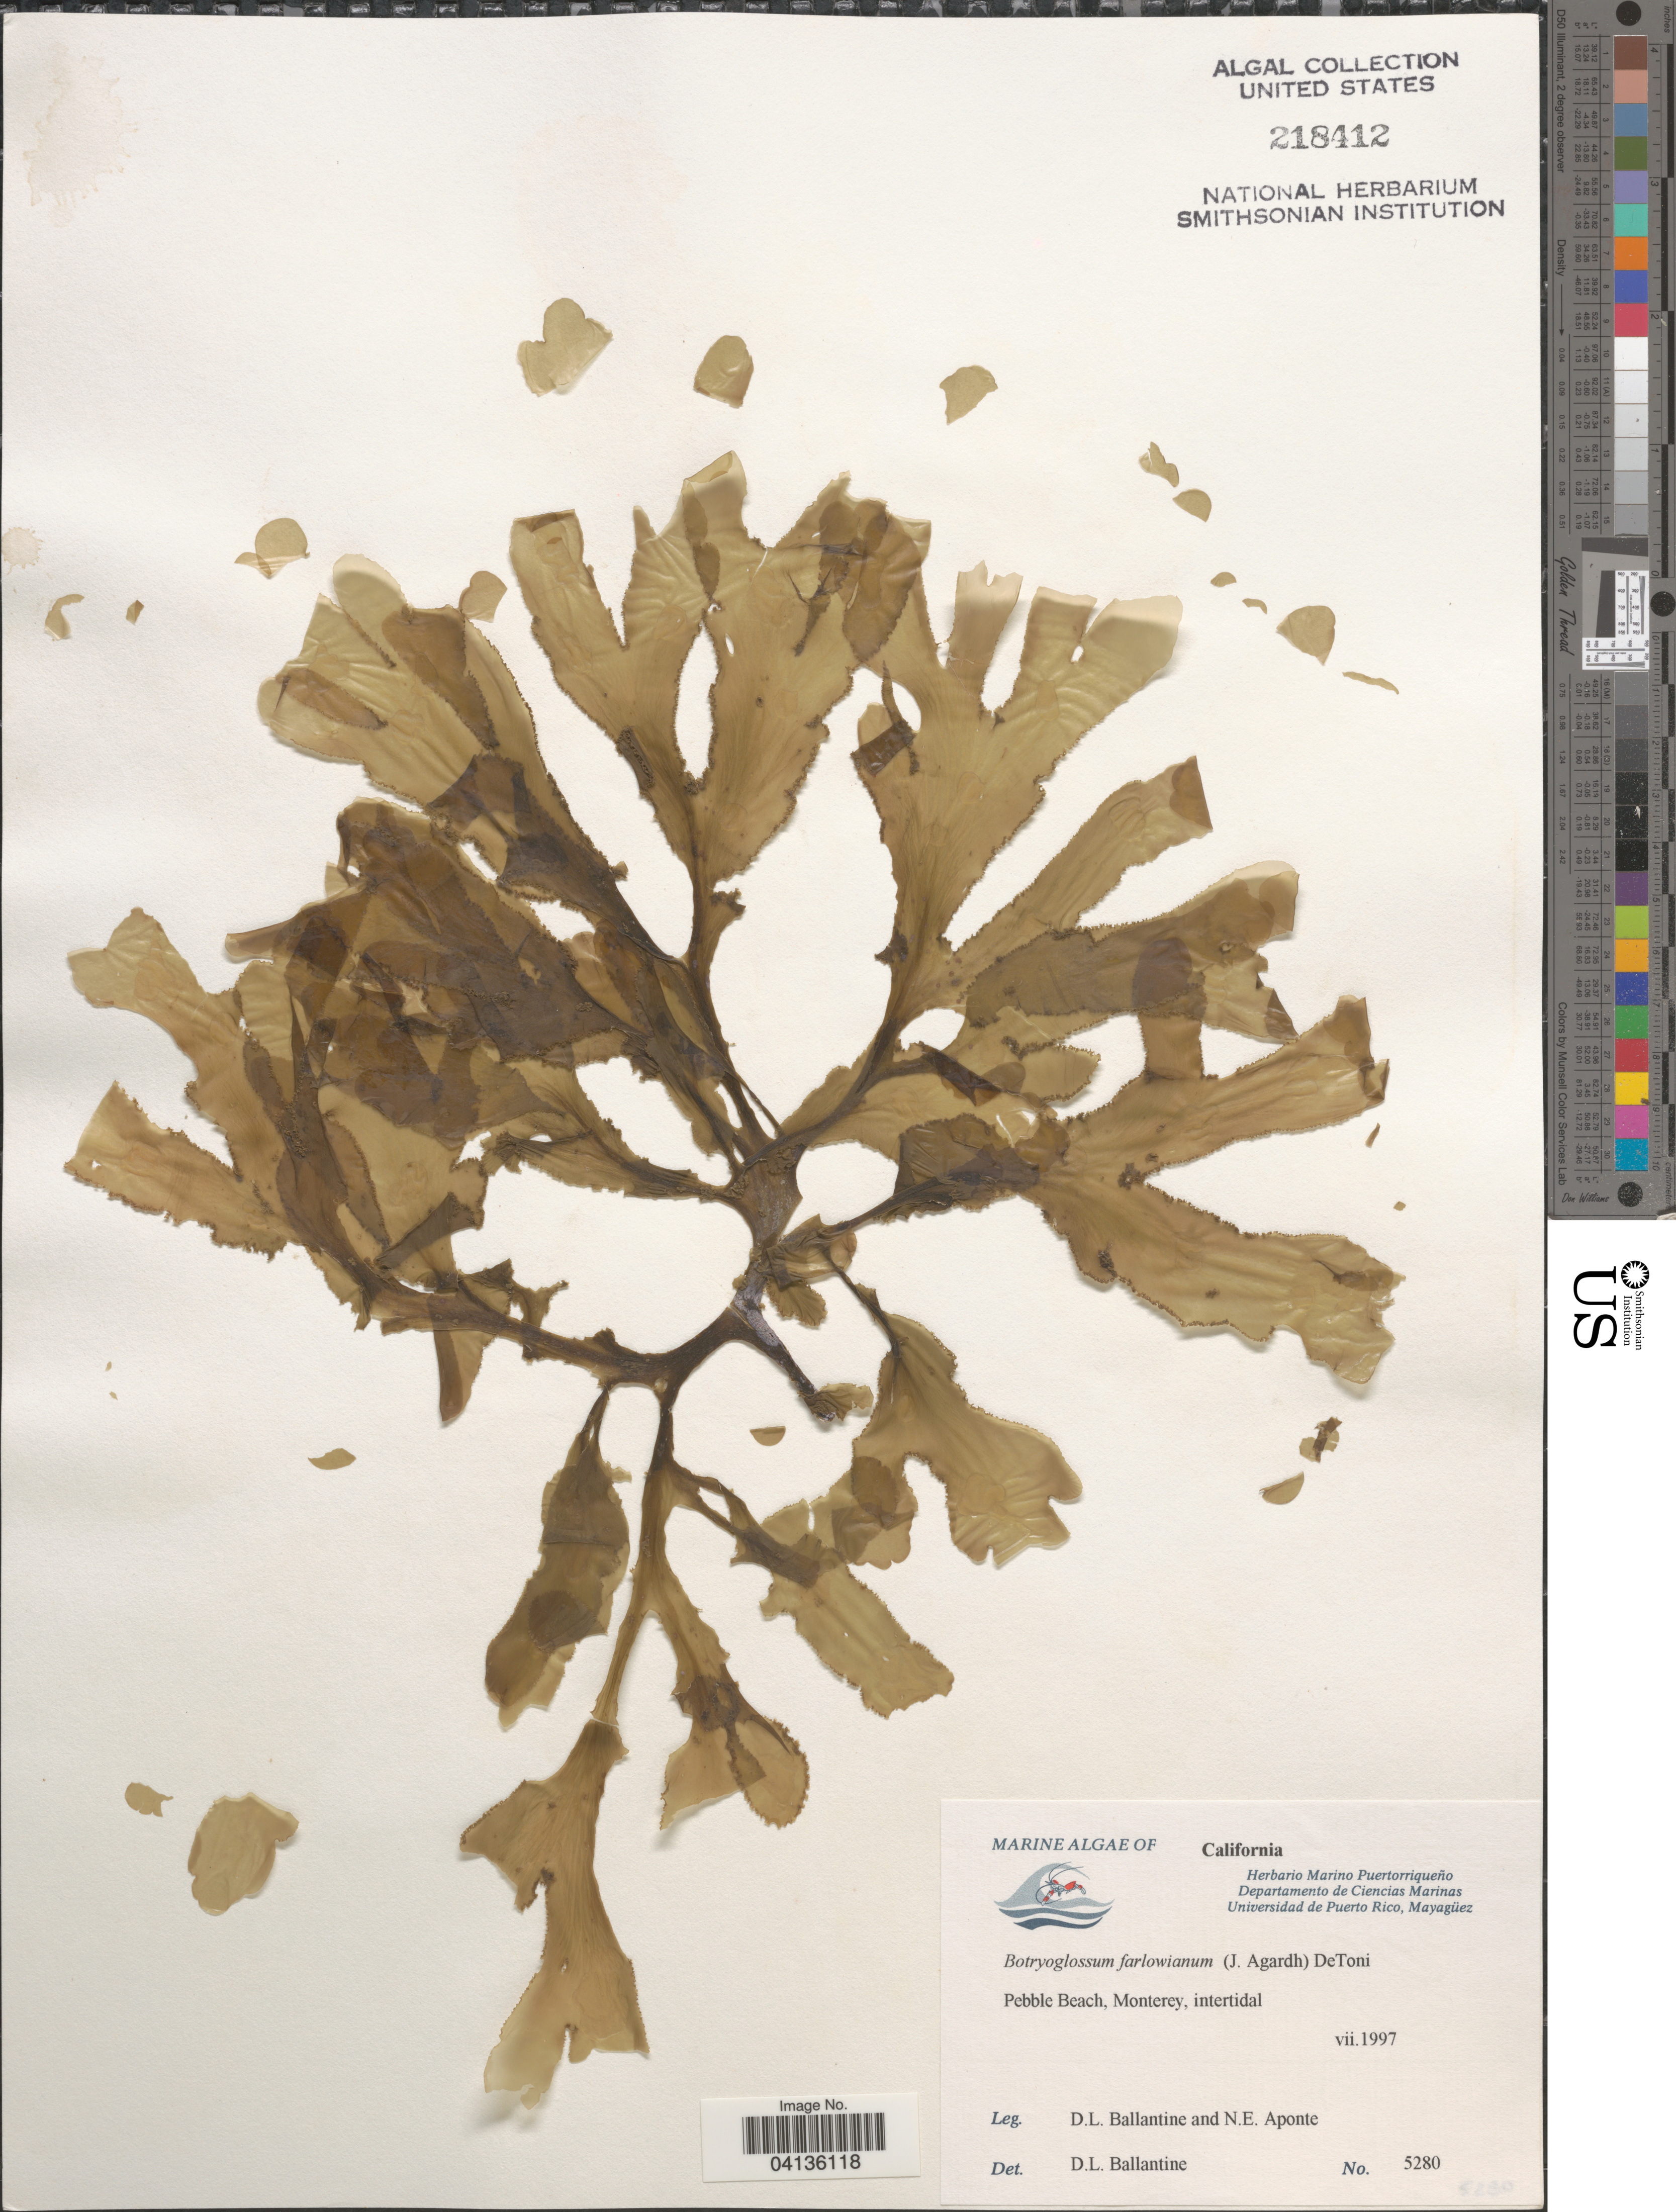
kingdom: Plantae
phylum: Rhodophyta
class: Florideophyceae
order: Ceramiales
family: Delesseriaceae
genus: Botryoglossum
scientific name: Botryoglossum farlowianum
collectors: D.L. Ballantine & N. E. Aponte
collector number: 5280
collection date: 1997-07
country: United States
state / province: California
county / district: Monterey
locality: Pebble Beach, Monterey.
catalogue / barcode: US 218412